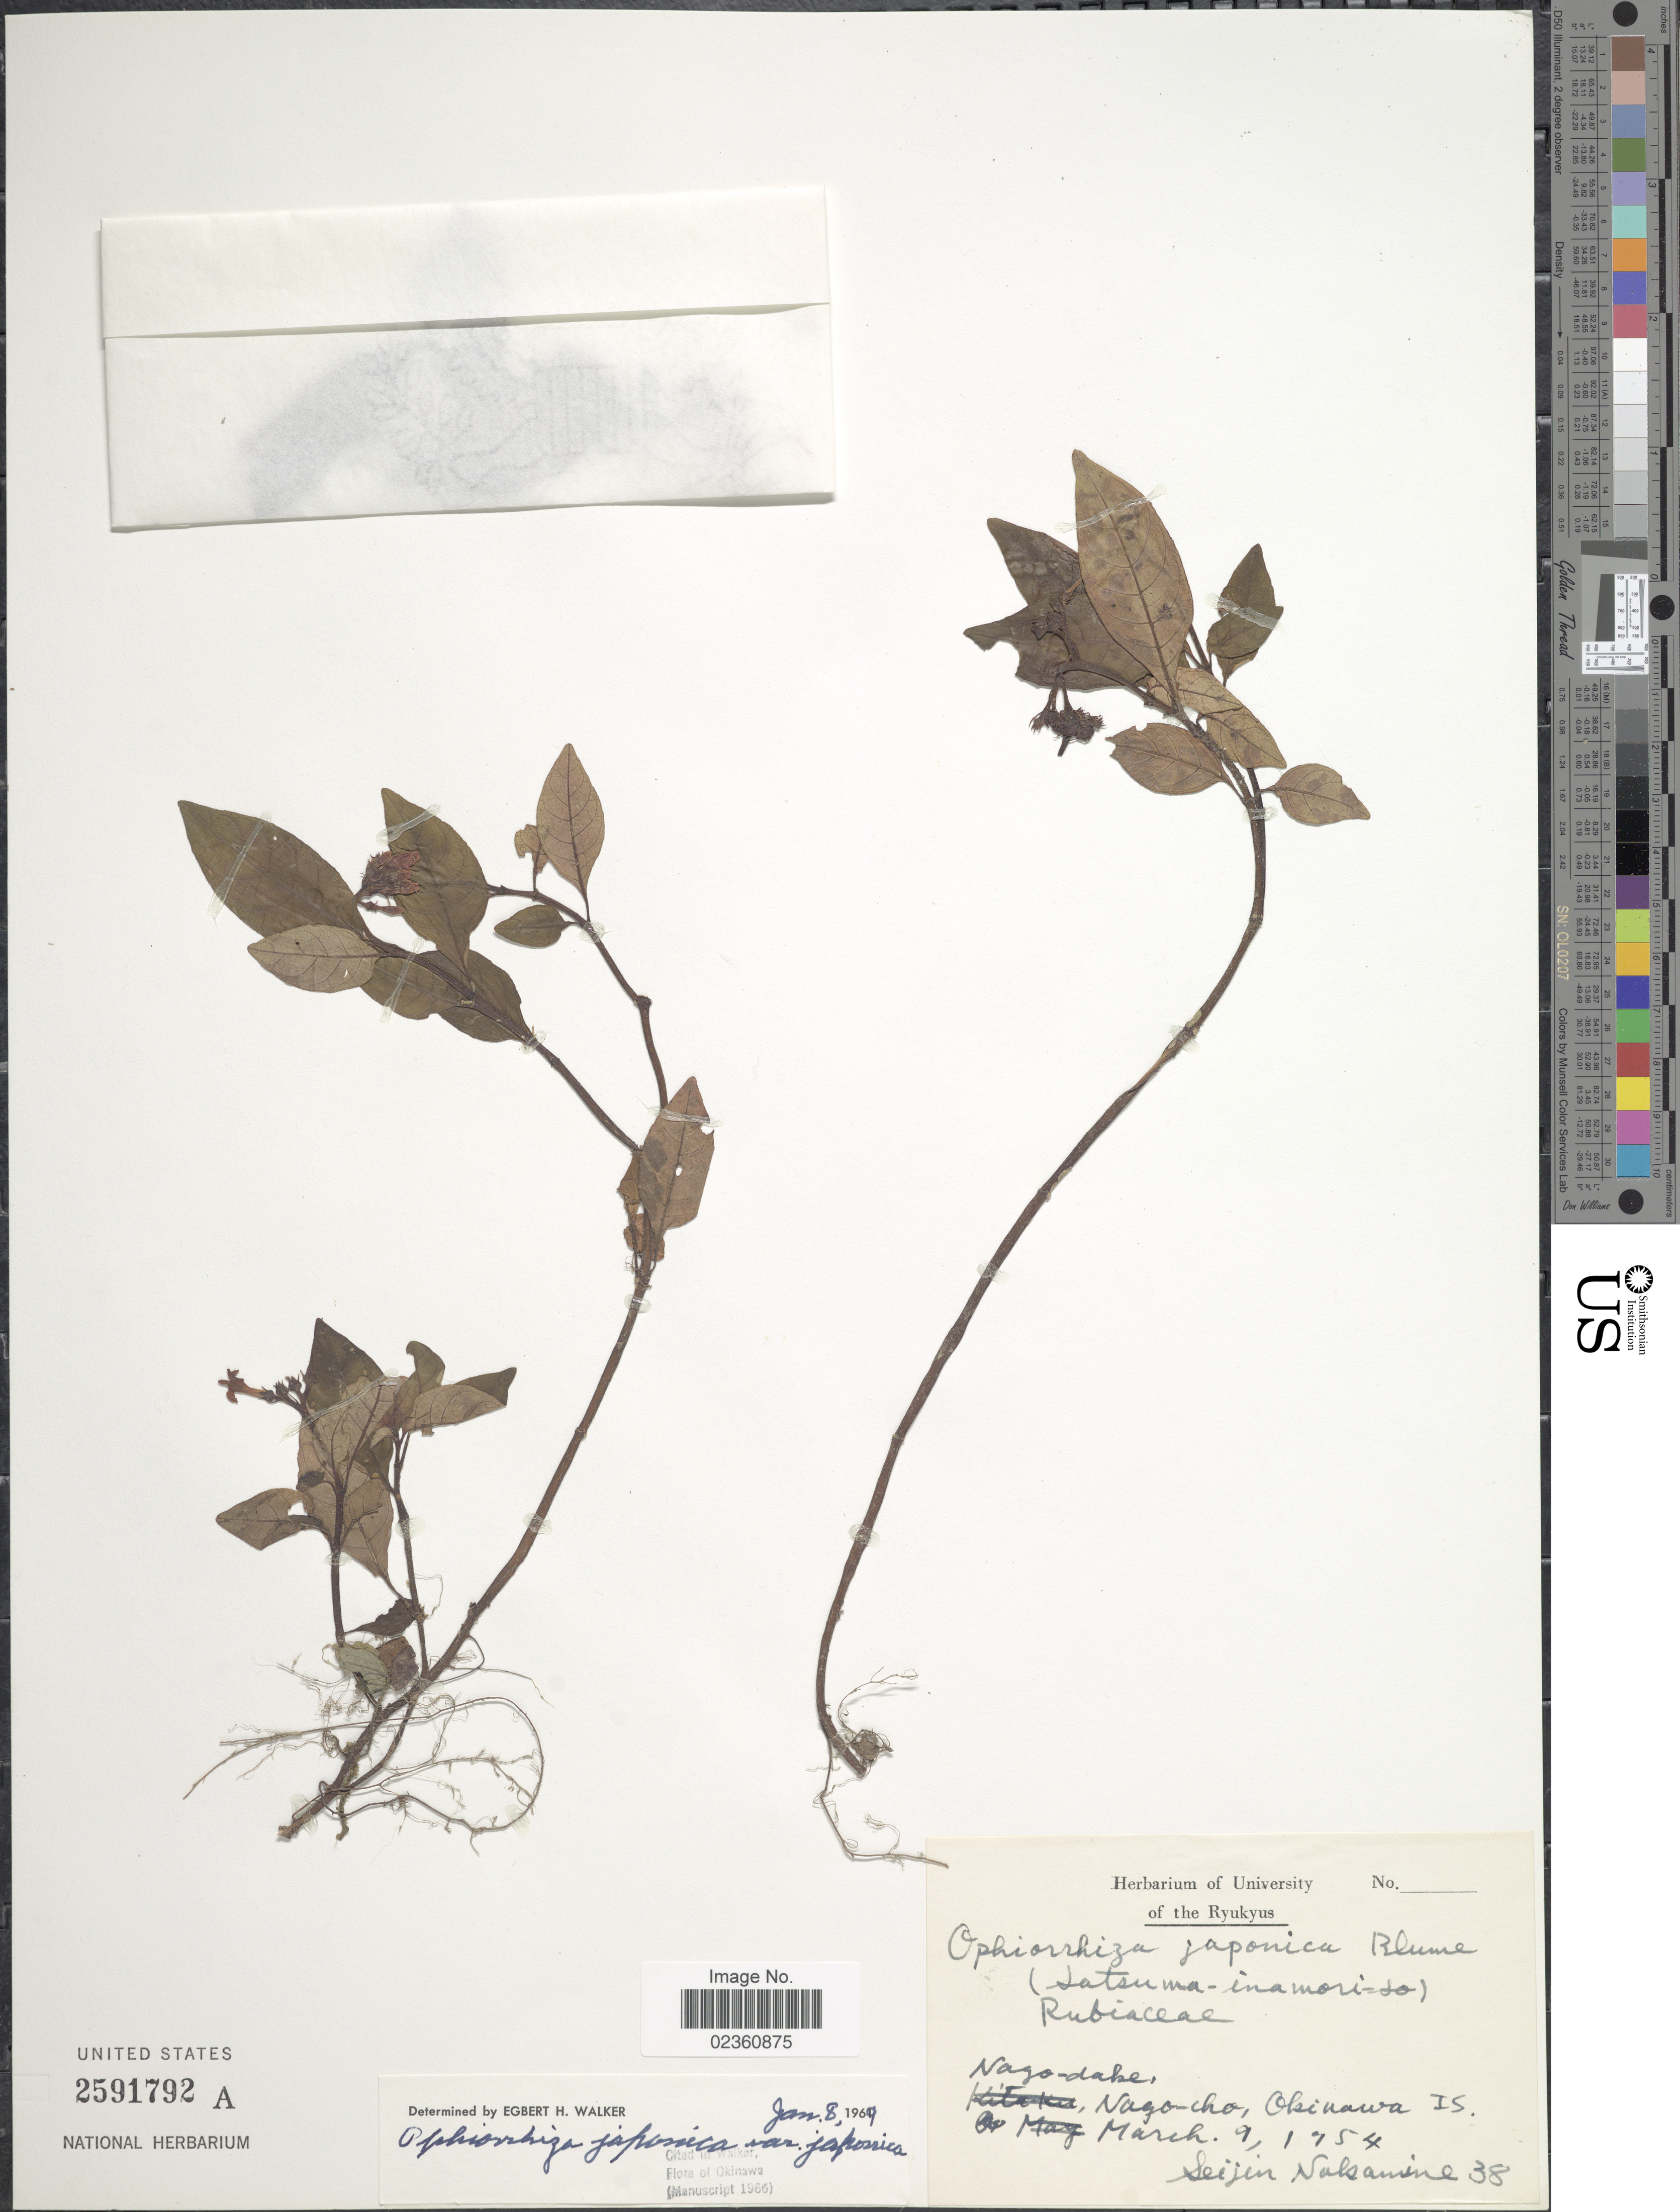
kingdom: Plantae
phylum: Tracheophyta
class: Magnoliopsida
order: Gentianales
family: Rubiaceae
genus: Ophiorrhiza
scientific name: Ophiorrhiza japonica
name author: Blume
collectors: S. Nalsamine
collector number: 38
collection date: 1954-03-09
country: Japan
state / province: Okinawa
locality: Nago-dake, Nago-cho, Okinawa Is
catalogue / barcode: US 2591792A